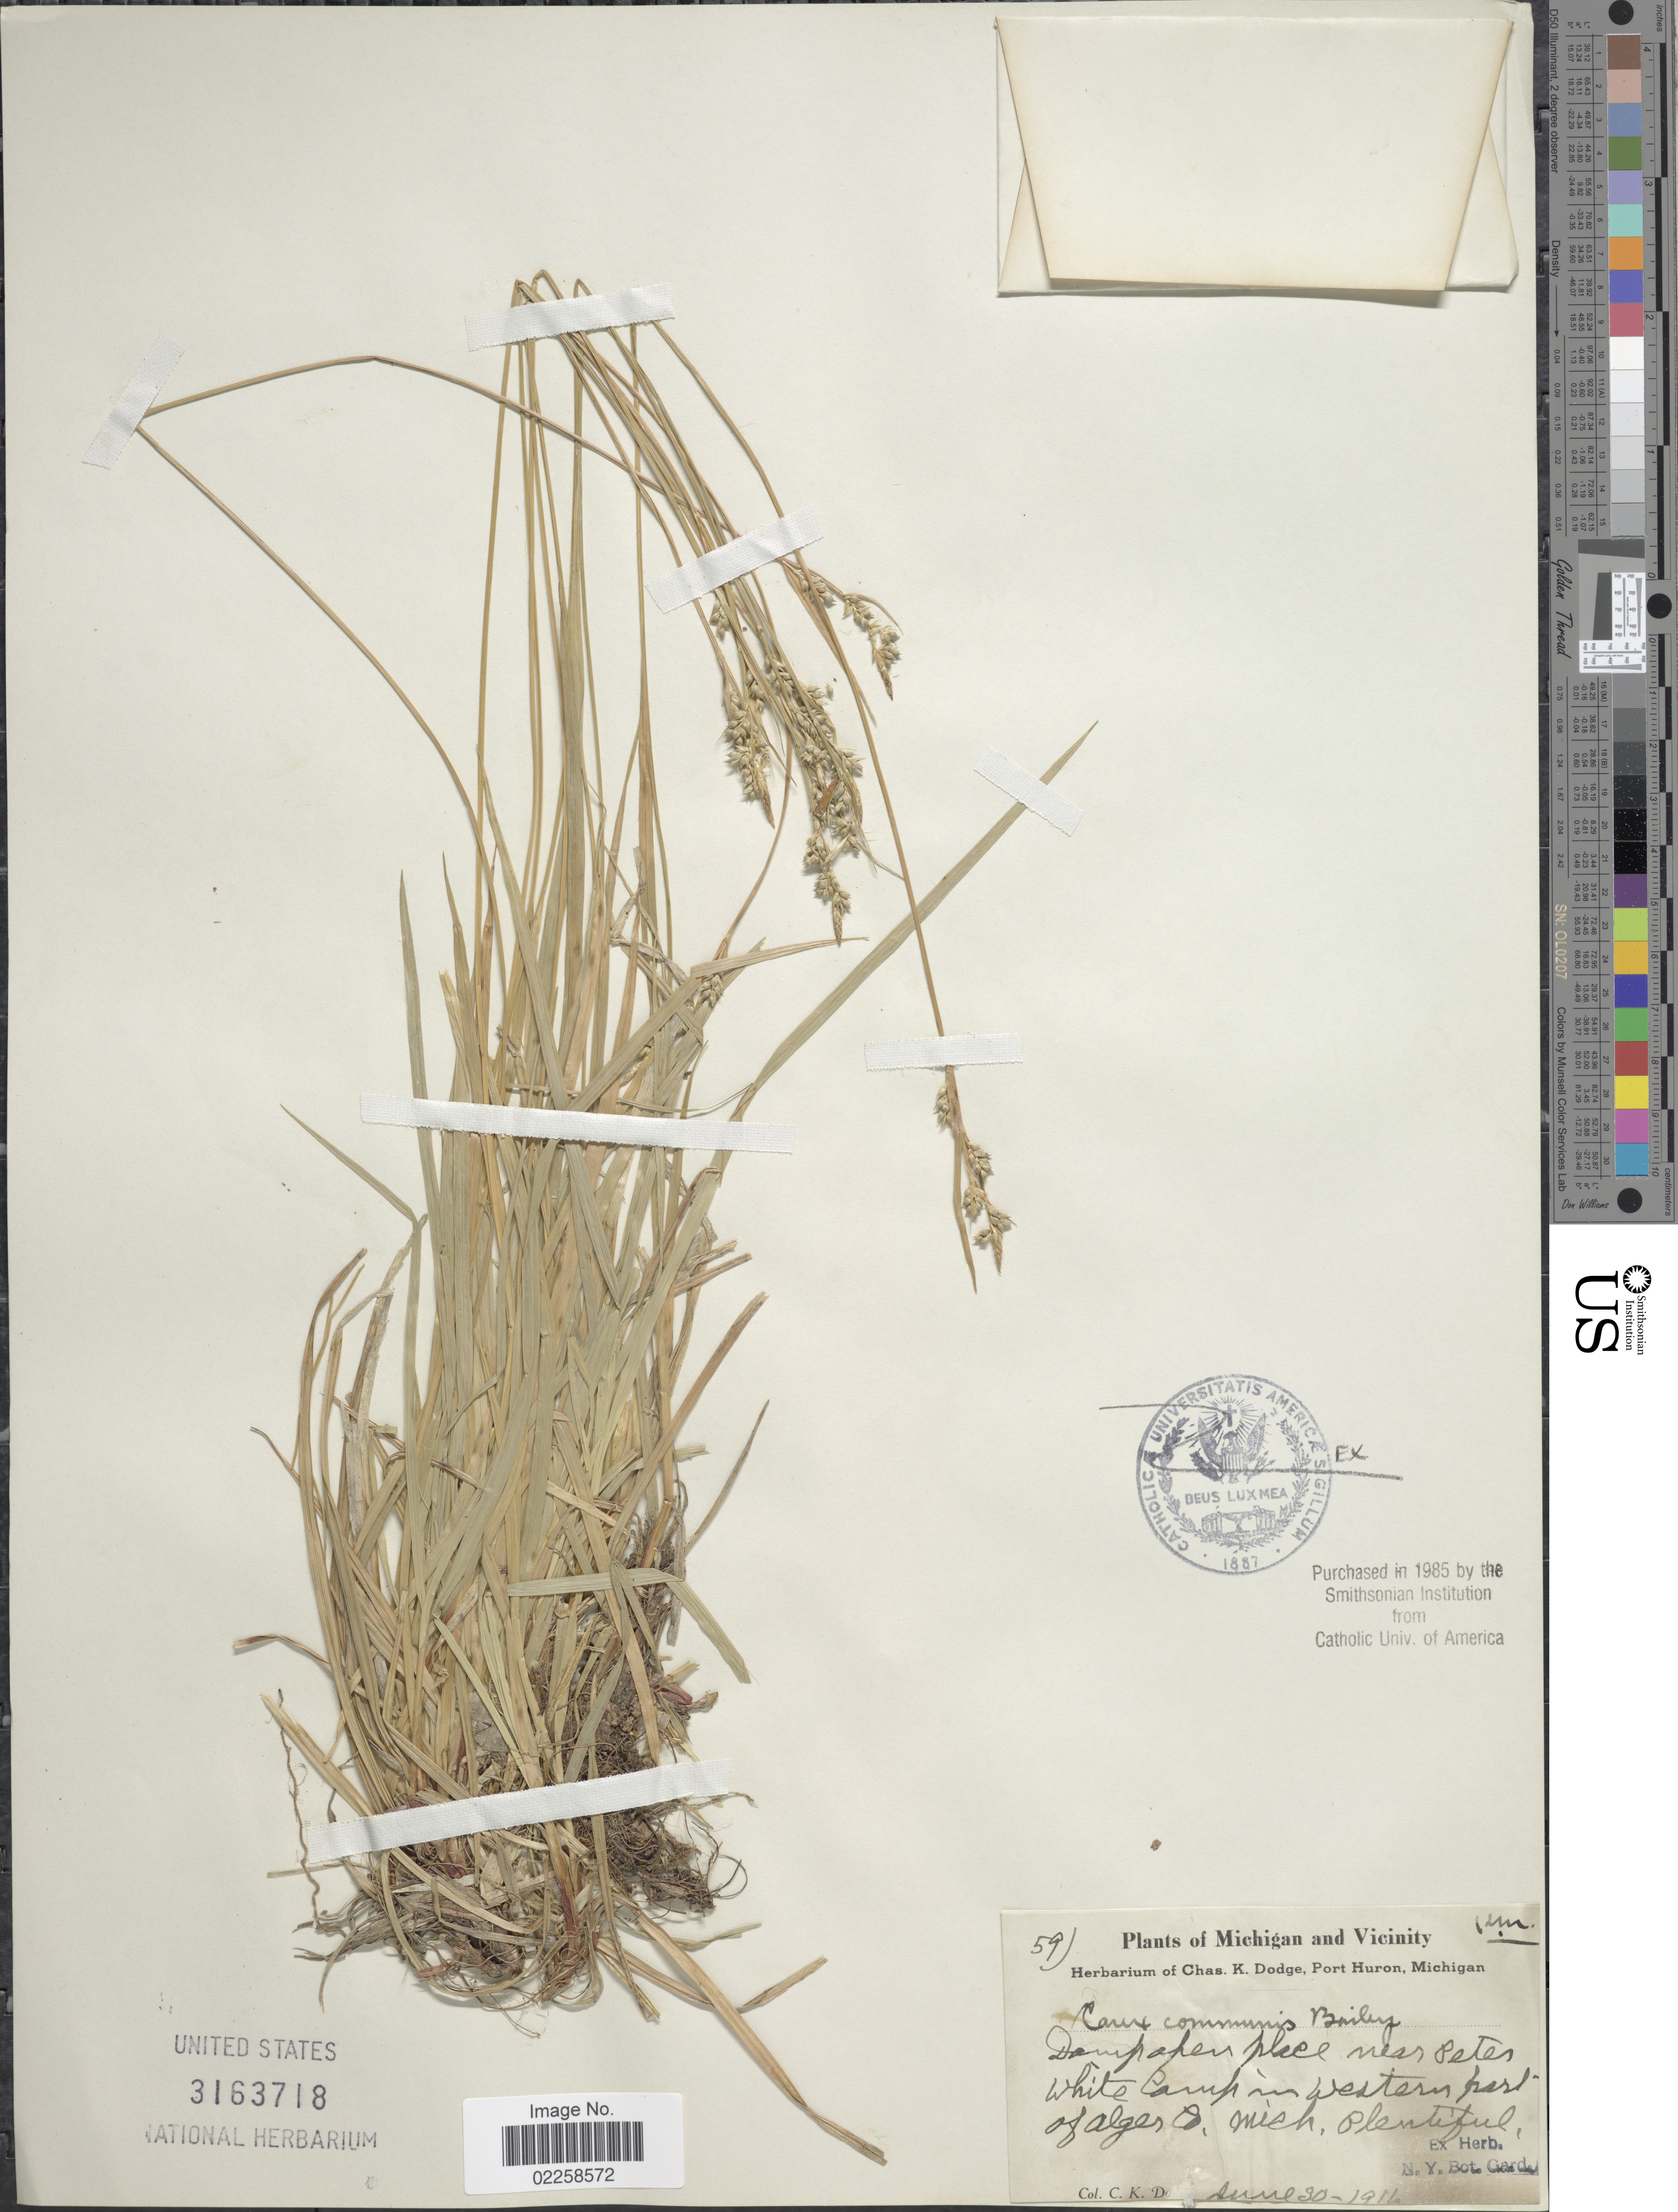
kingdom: Plantae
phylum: Tracheophyta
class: Liliopsida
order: Poales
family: Cyperaceae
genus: Carex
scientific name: Carex communis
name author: L.H. Bailey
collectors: C. K. Dodge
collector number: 59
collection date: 1916-06-30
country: United States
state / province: Michigan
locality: Damp open place near Peter White Camp in Western part of Alges Co. Mich.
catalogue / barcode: US 3163718